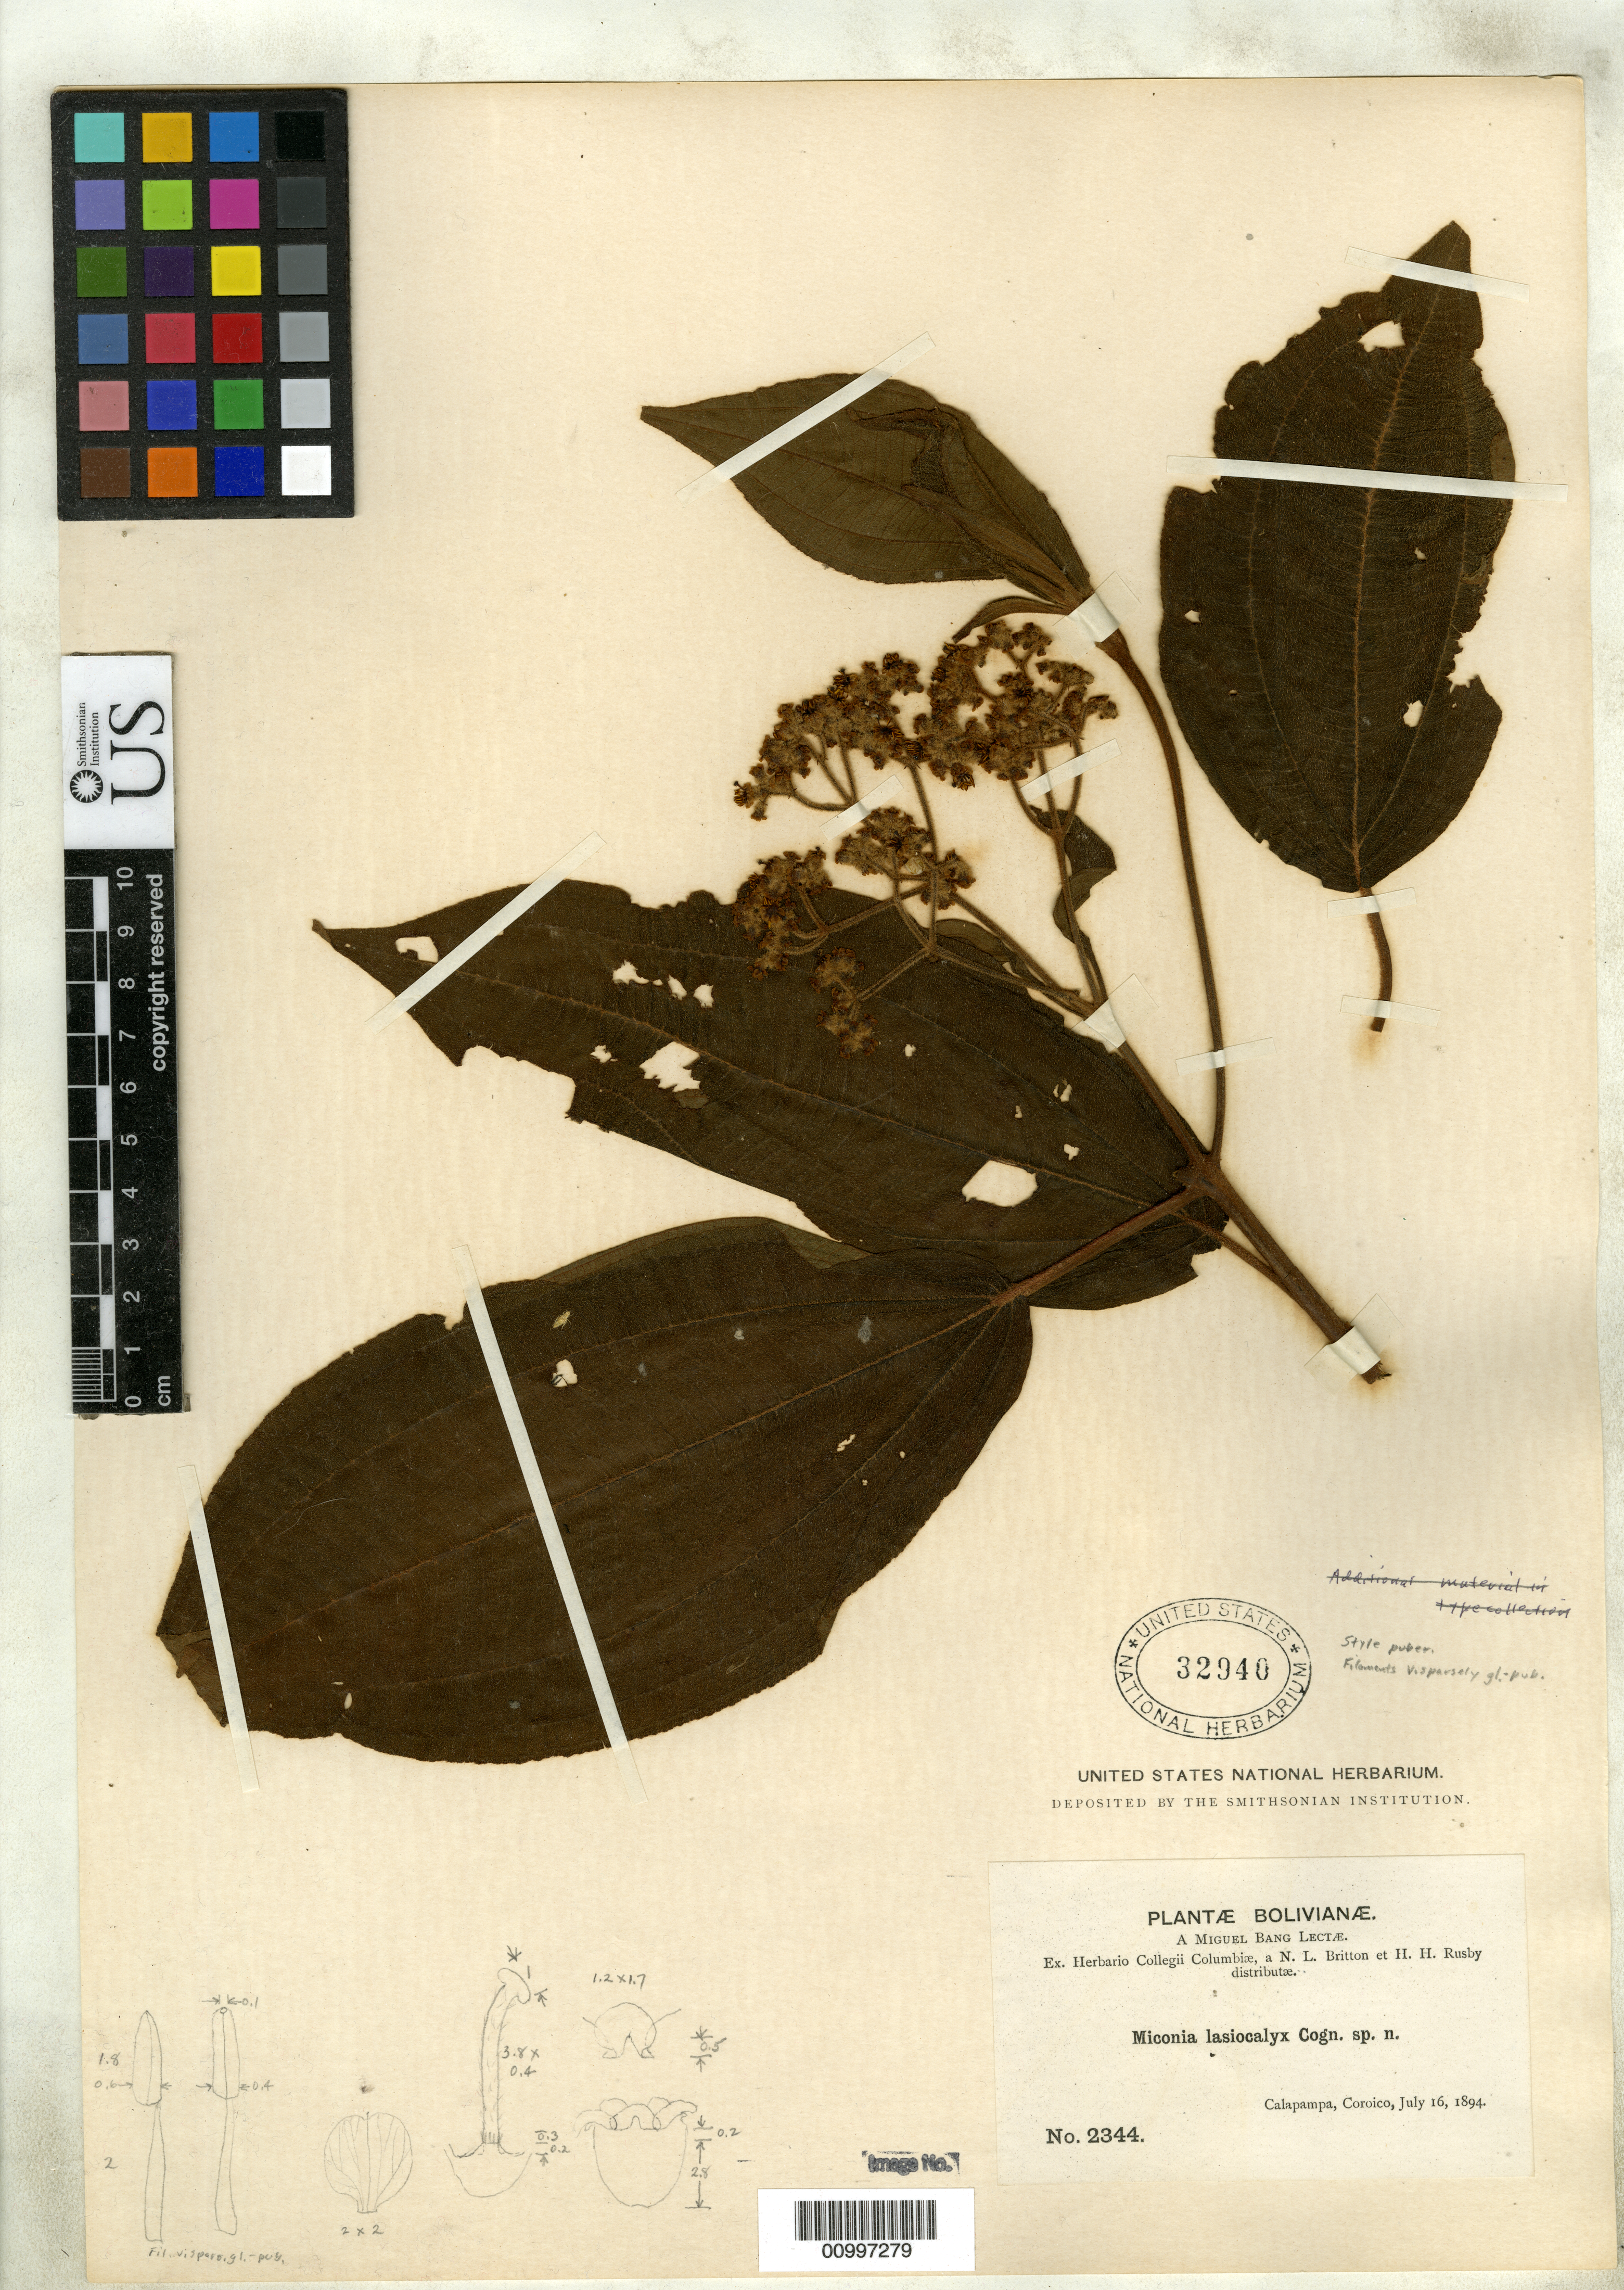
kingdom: Plantae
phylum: Tracheophyta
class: Magnoliopsida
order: Myrtales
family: Melastomataceae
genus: Miconia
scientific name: Miconia lasiocalyx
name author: Cogn.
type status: Isotype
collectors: M. Bang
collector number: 2344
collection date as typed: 16 Jul 1894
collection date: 1894-07-16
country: Bolivia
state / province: La Paz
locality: Calapampa, Coroico.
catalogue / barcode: US 32940